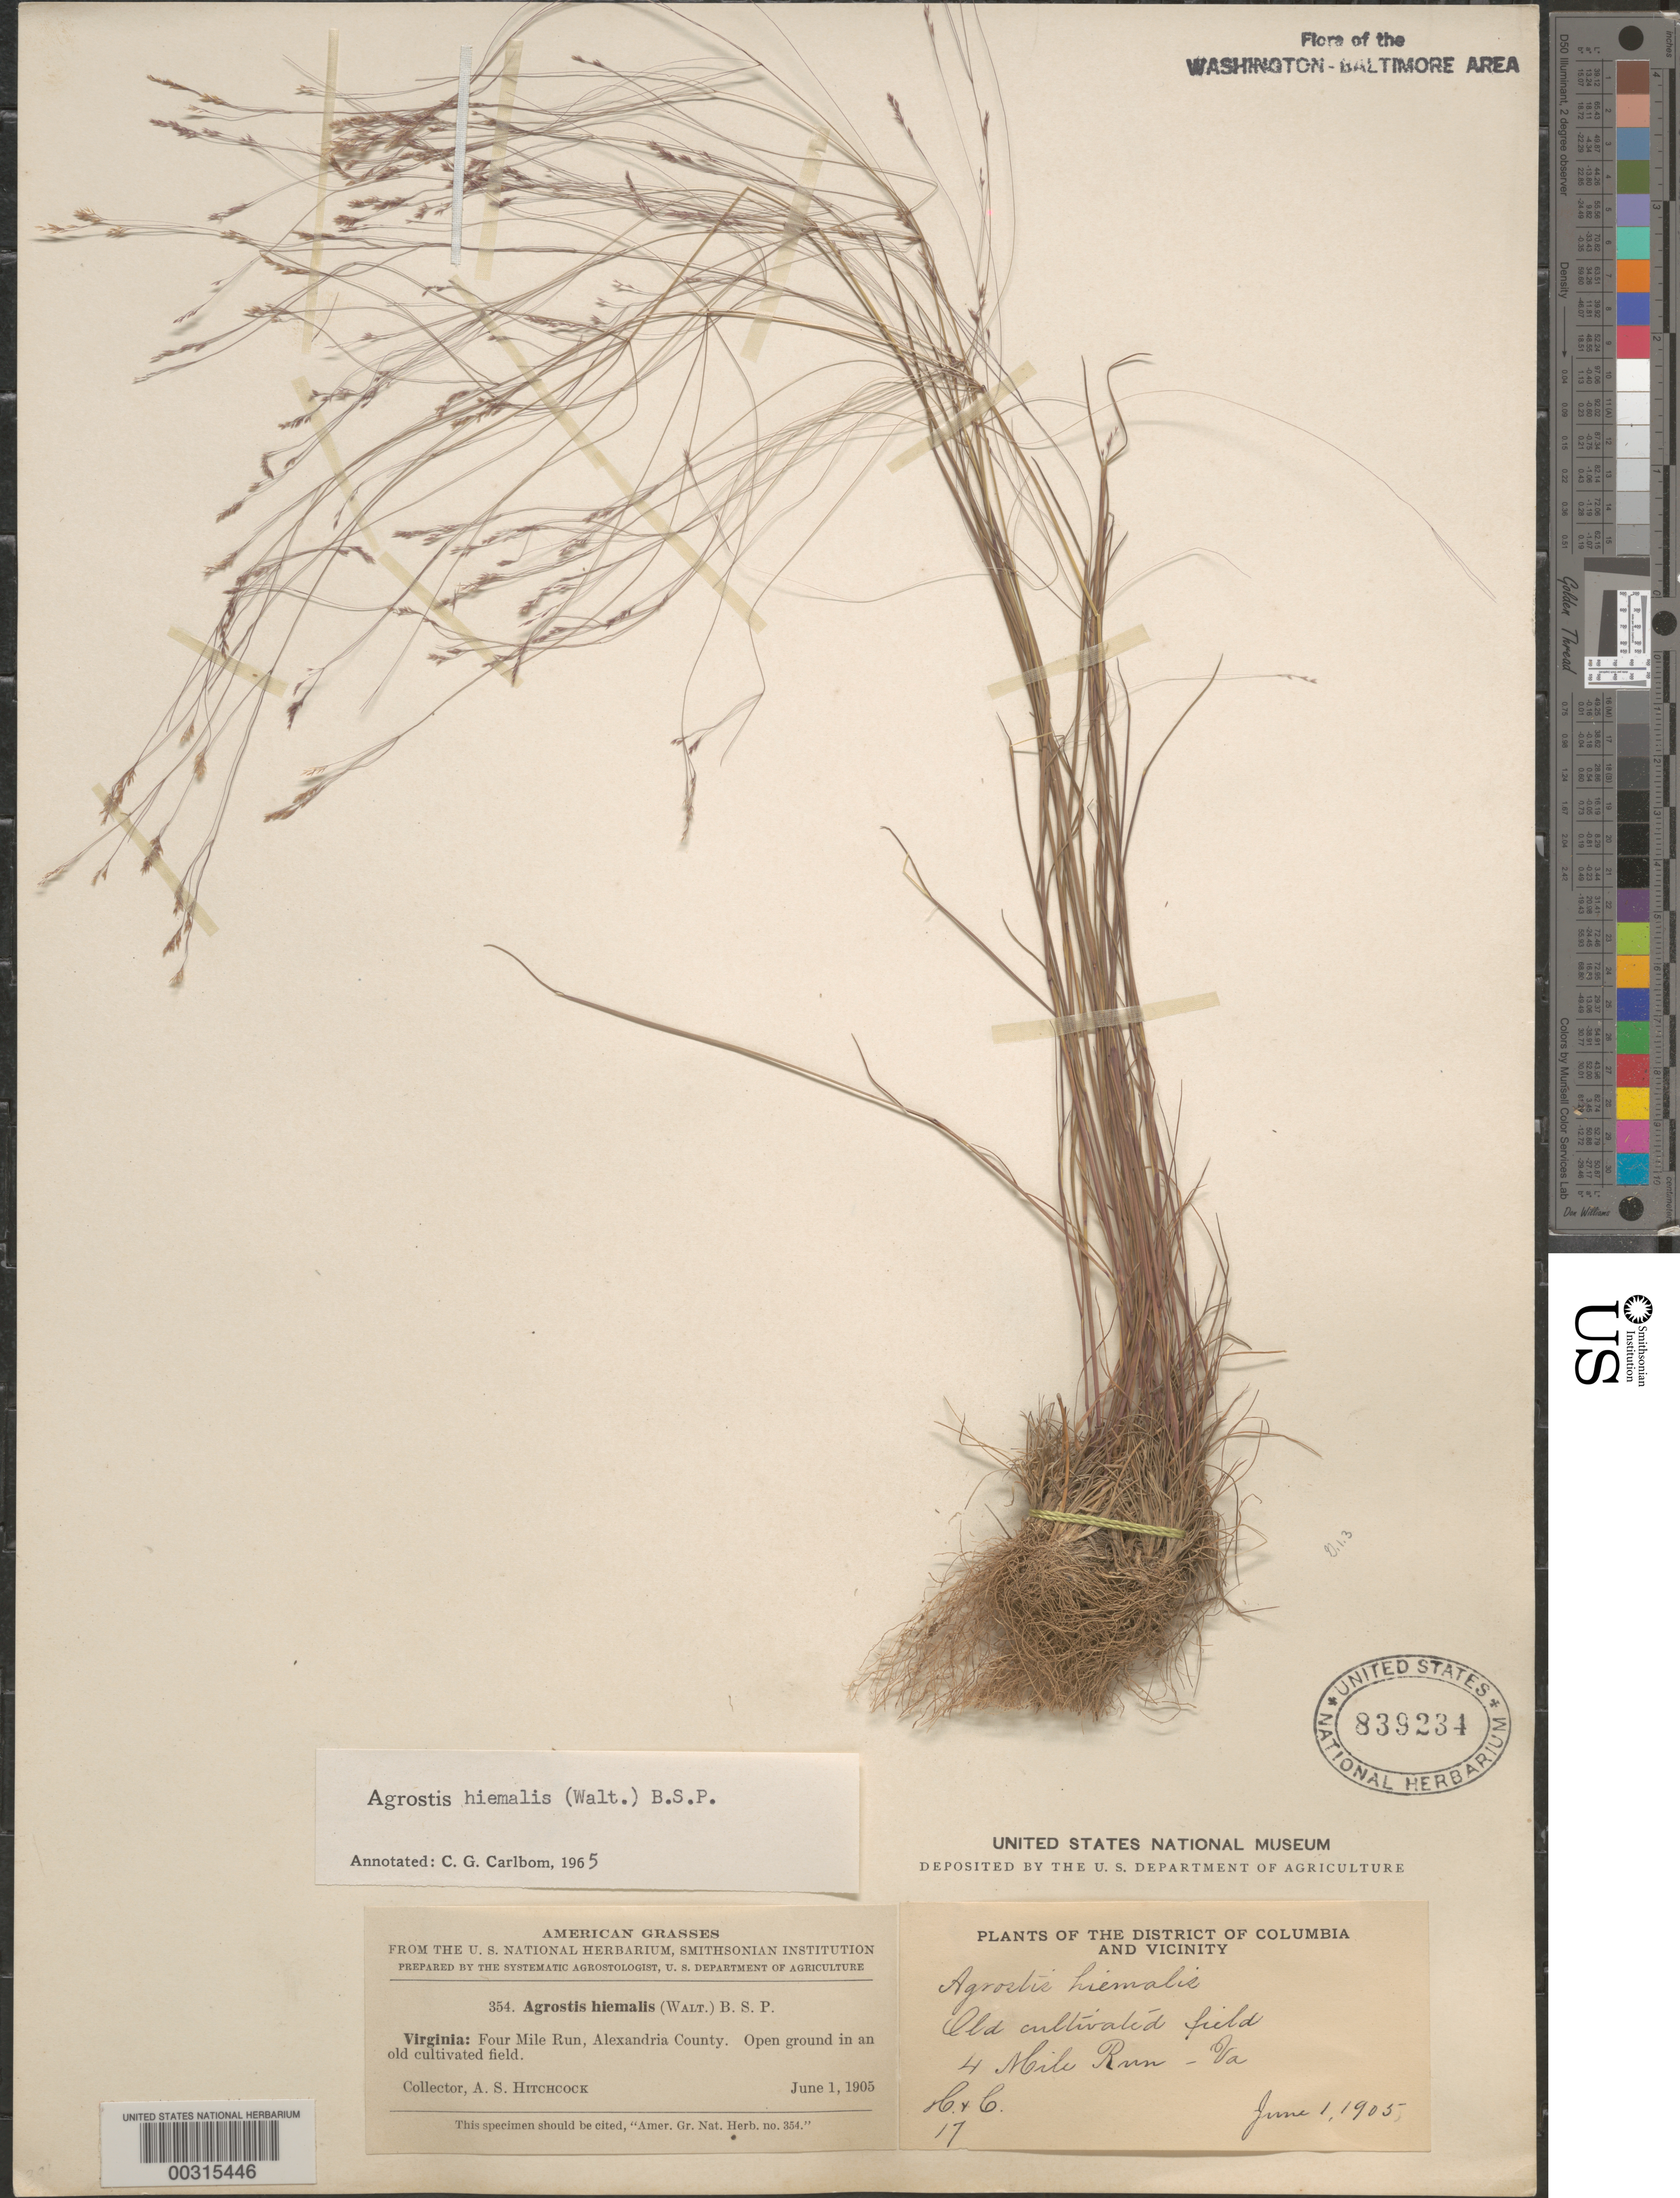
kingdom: Plantae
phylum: Tracheophyta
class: Liliopsida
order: Poales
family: Poaceae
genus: Agrostis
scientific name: Agrostis hyemalis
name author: (Walter) Britton et al.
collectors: A. S. Hitchcock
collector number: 354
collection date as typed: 01 Jun 1905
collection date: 1905-06-01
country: United States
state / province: Virginia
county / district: Arlington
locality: Four Mile Run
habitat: Open ground in an old cultibated field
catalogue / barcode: US 839234